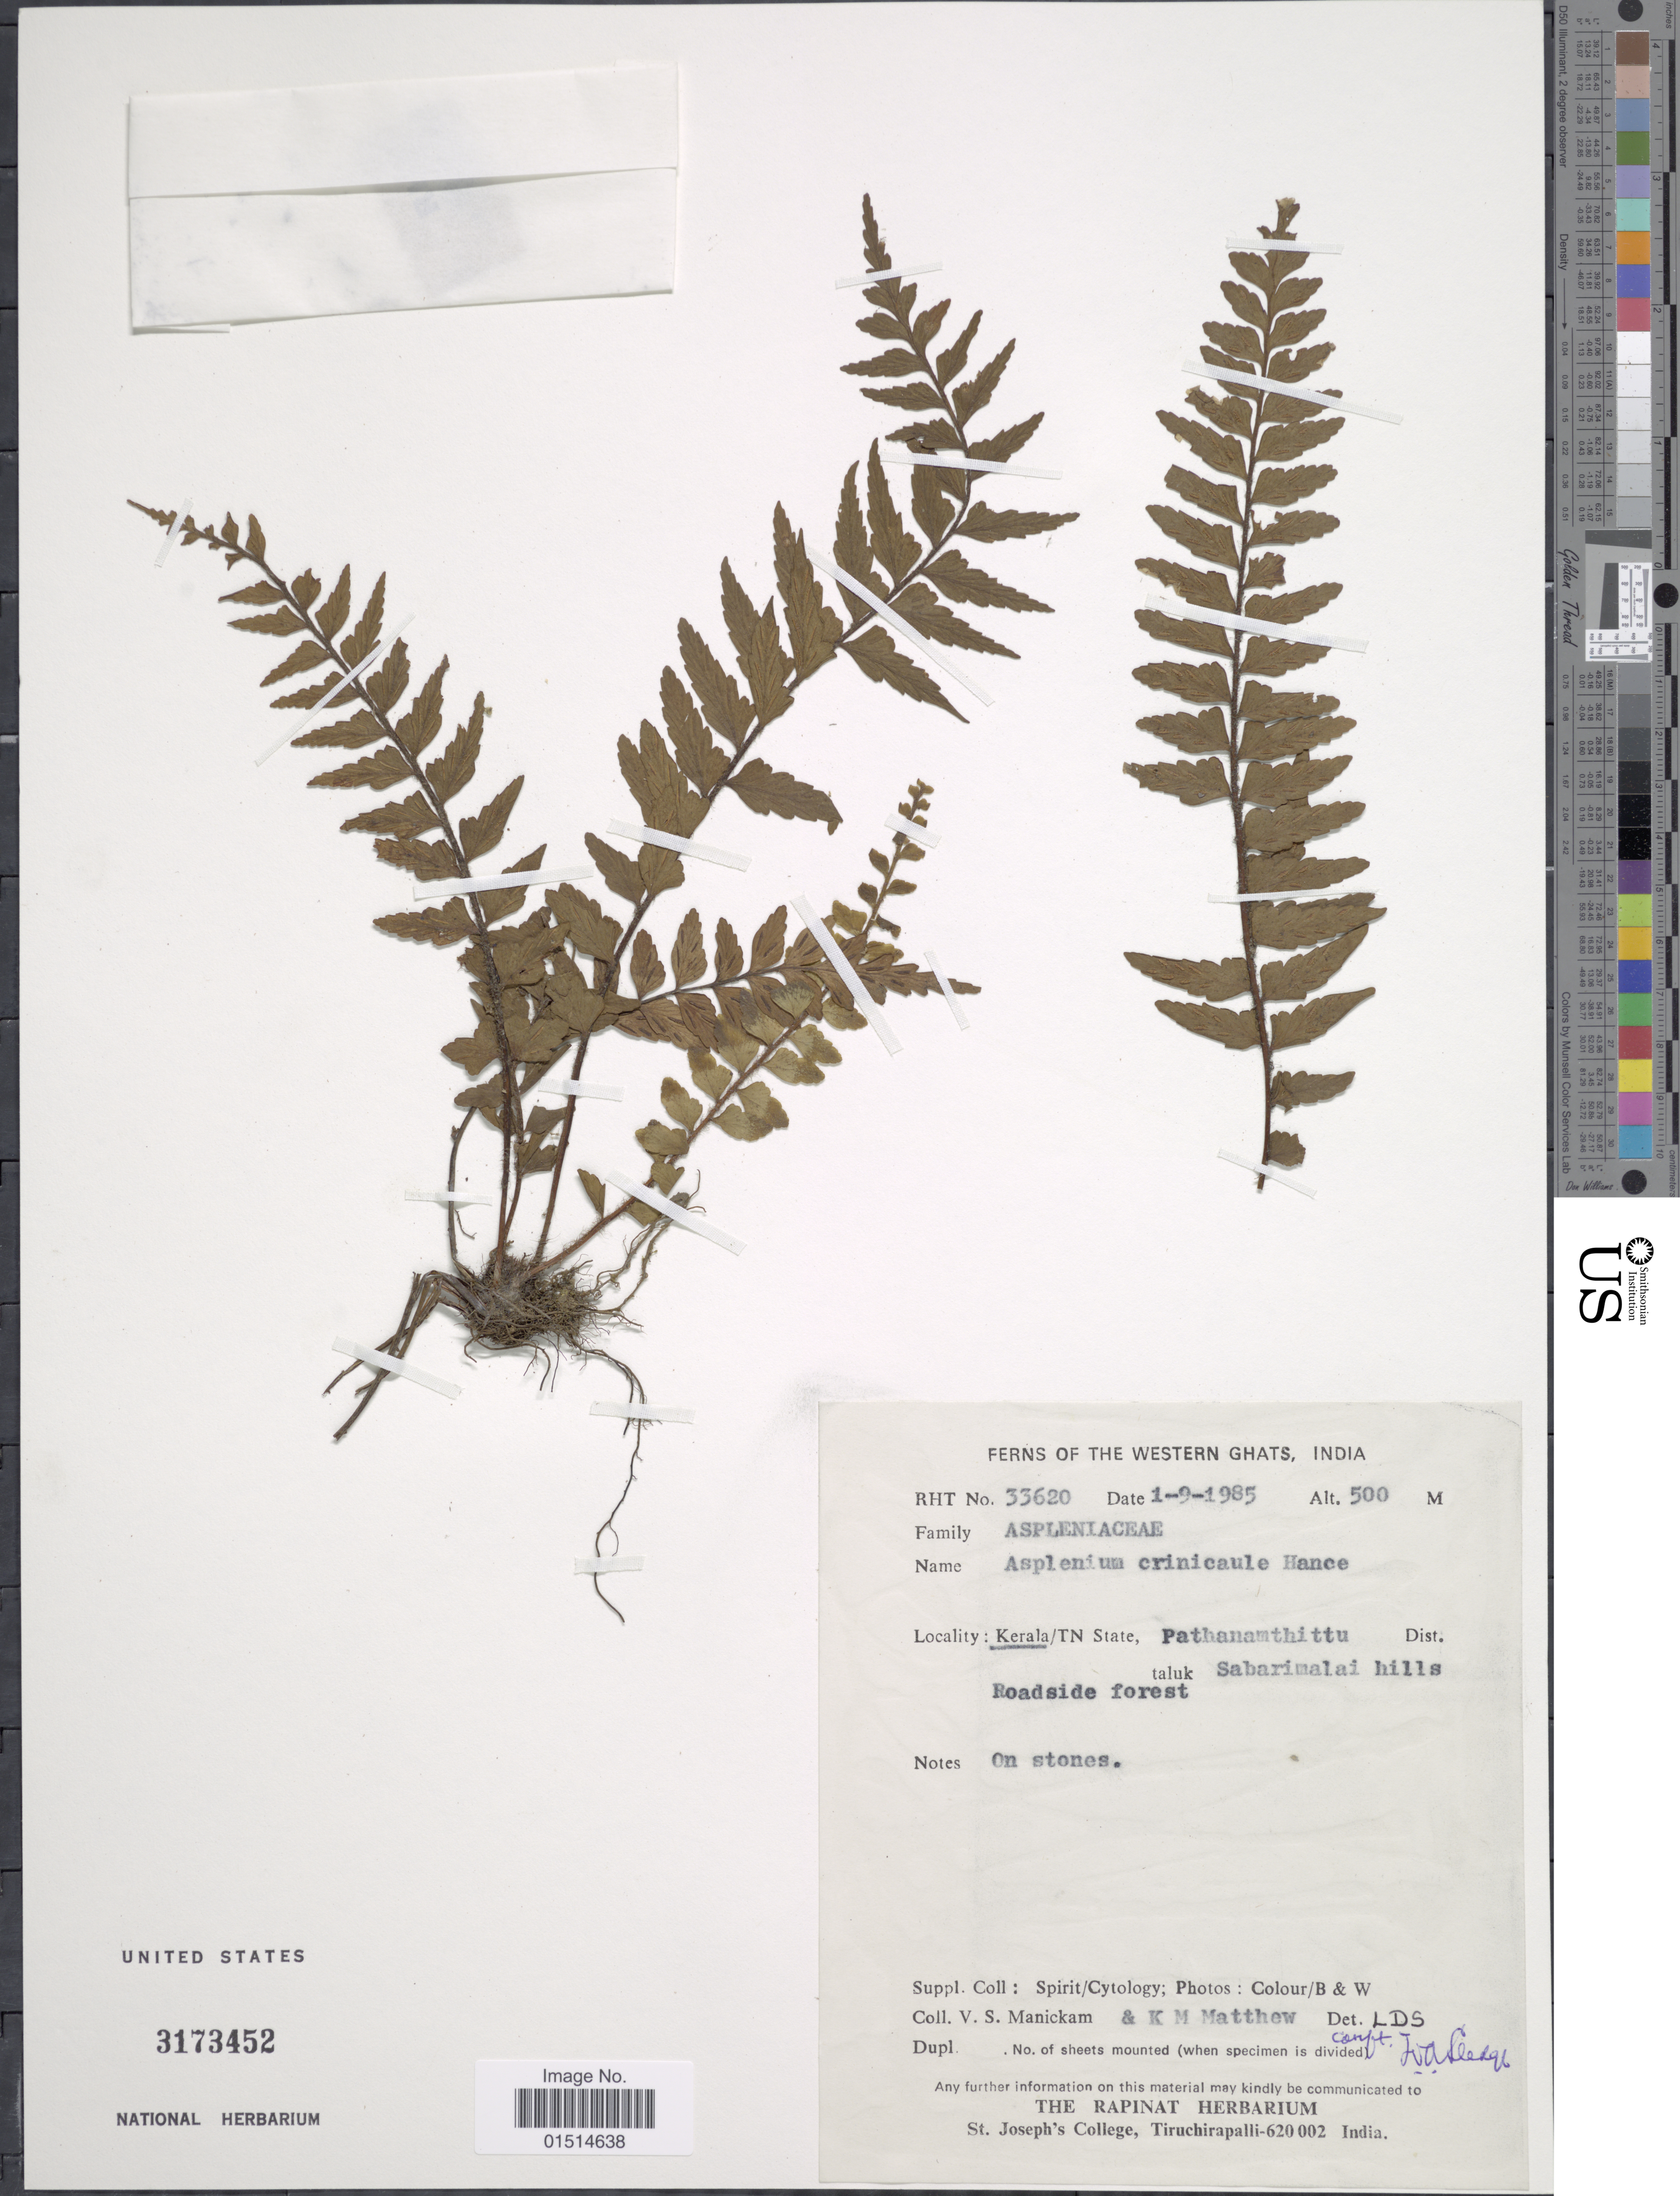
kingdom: Plantae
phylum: Tracheophyta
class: Polypodiopsida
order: Polypodiales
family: Aspleniaceae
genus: Asplenium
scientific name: Asplenium crinicaule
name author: Hance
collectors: V. Manickam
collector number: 33620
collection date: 1985-09-01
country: India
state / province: Kerala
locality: Western Ghats, India, Kerala/TN State, Pathanamthittu Dist. taluk Sabarimalai hills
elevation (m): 500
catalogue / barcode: US 3173452